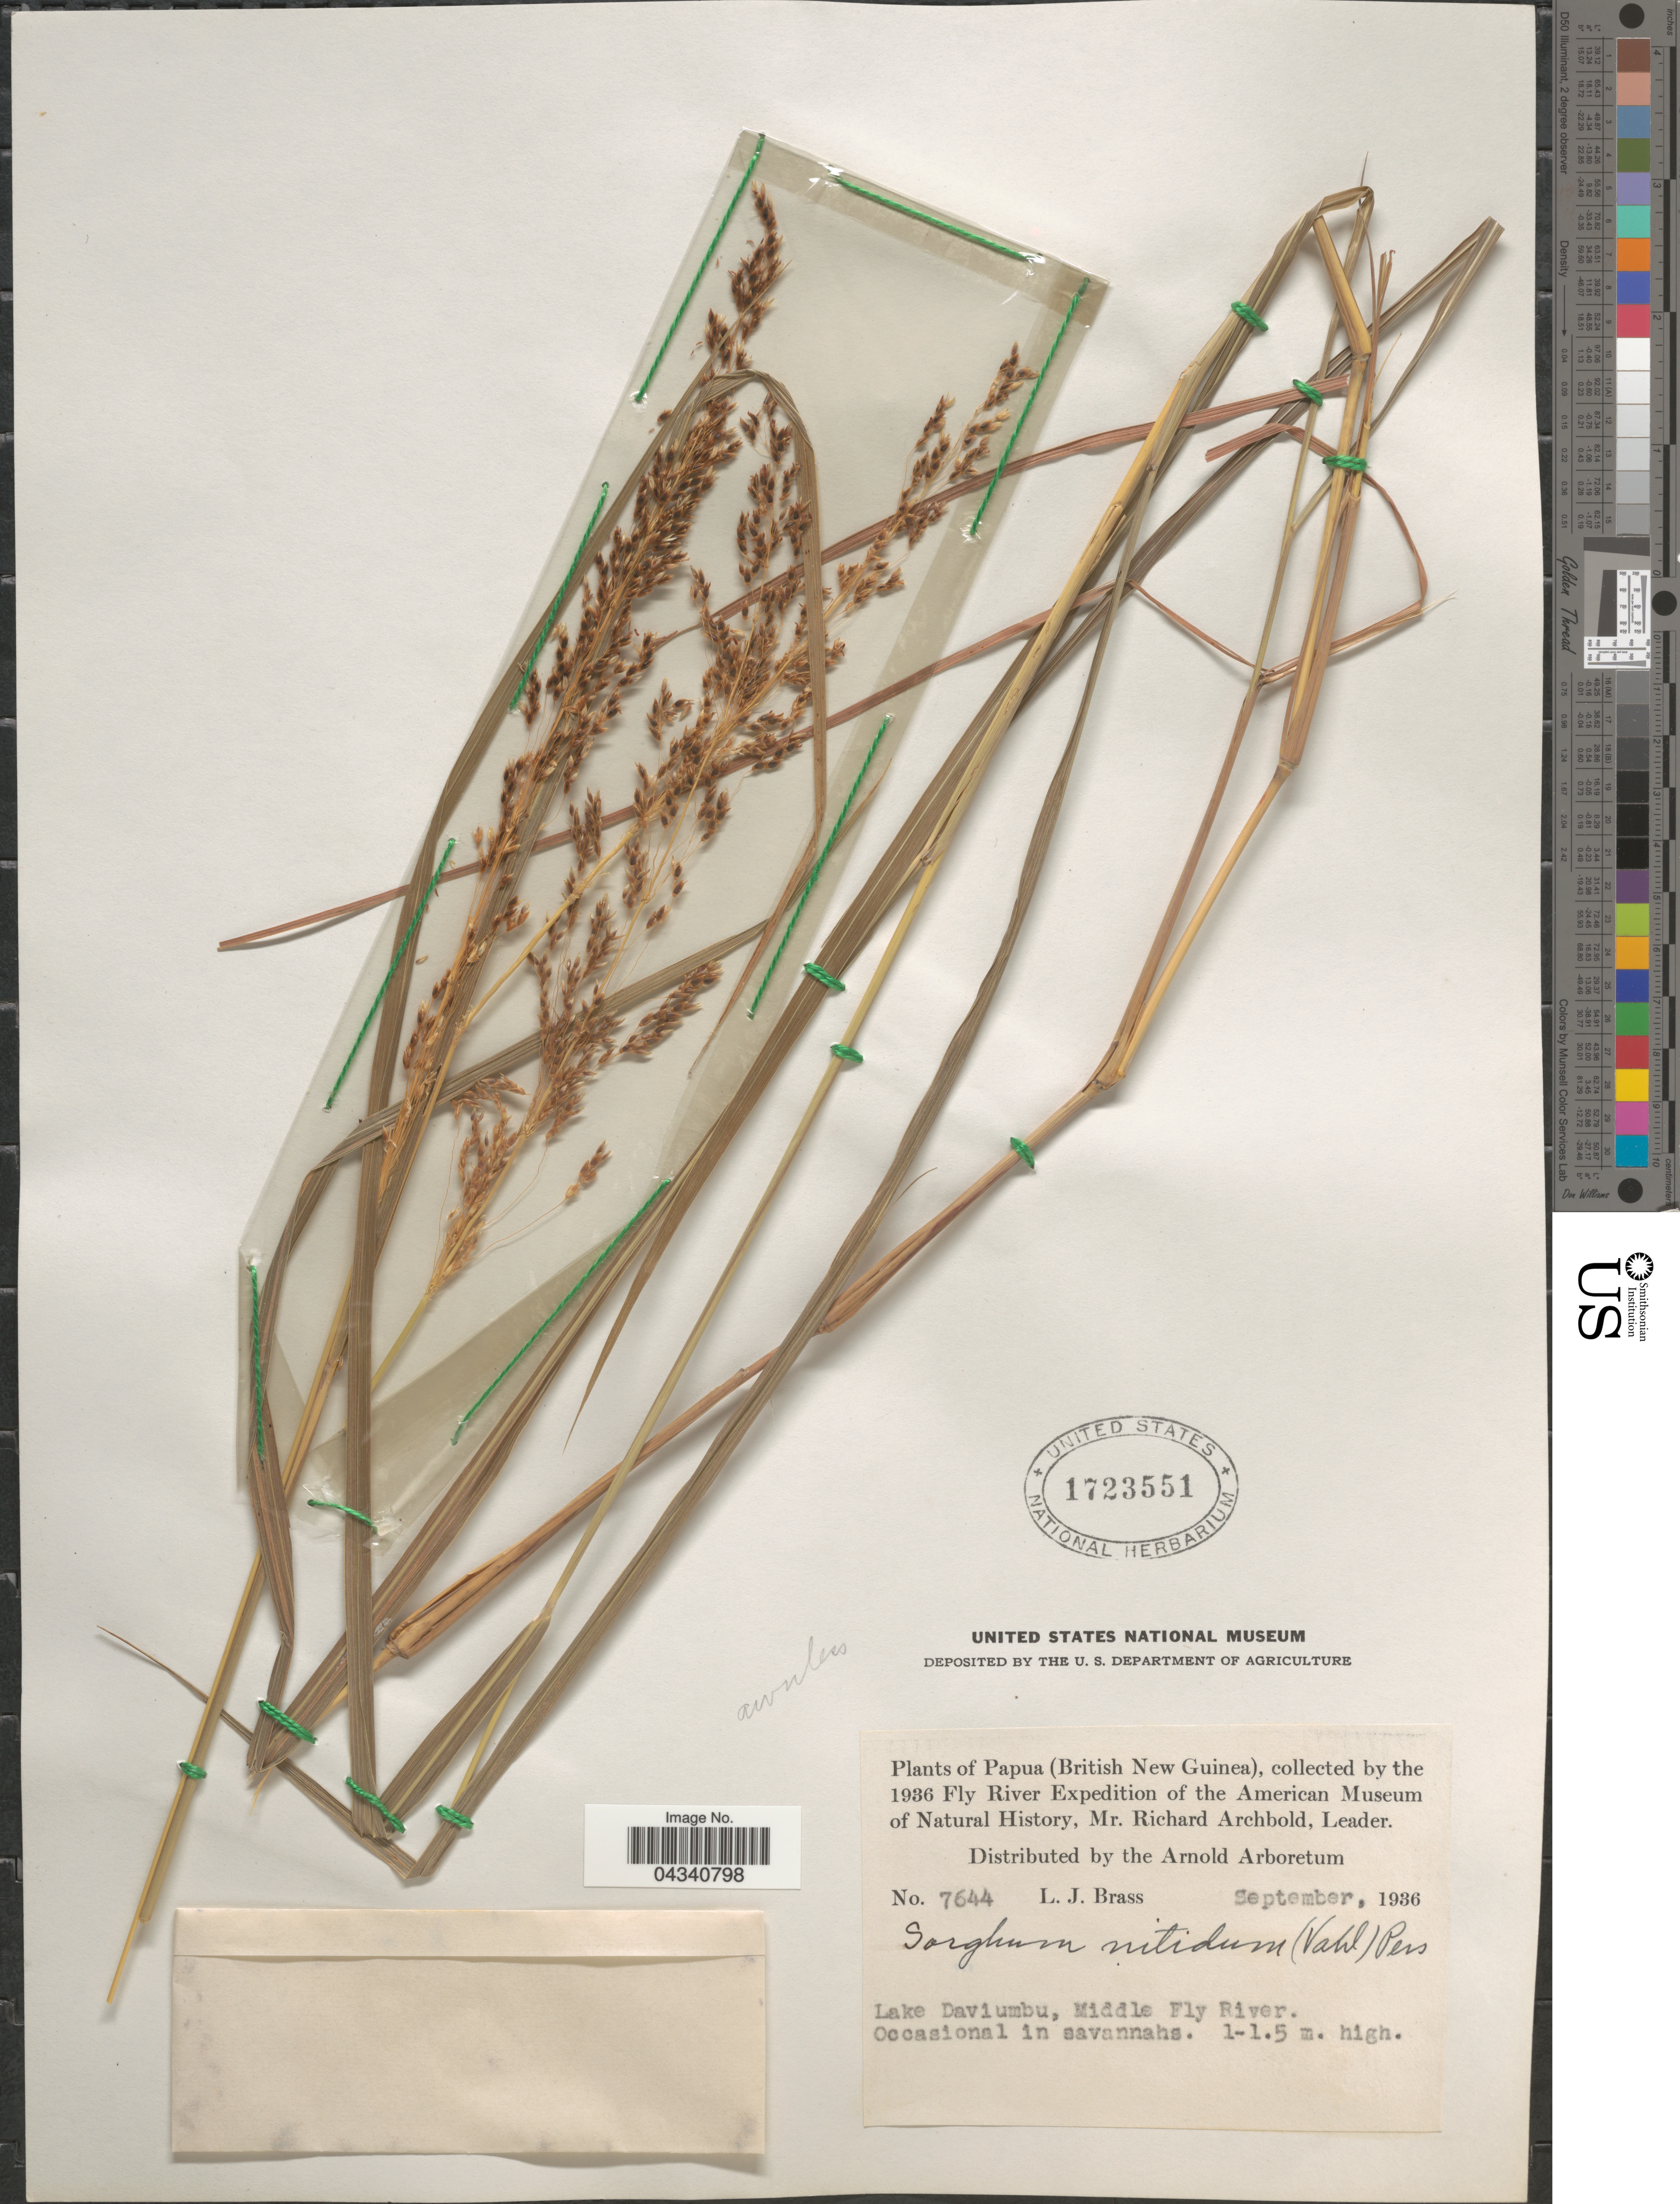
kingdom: Plantae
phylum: Tracheophyta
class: Liliopsida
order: Poales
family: Poaceae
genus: Sorghum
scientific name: Sorghum nitidum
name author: (Vahl) Pers.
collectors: L. J. Brass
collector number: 7644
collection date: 1936-09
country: Papua New Guinea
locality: Papua (British New Guinea). 1936 Fly River Expedition of the American Museum of Natural History, Mr. Richard Archbold. Lake Daviumbu, Middle Fly River.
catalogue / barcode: US 1723551